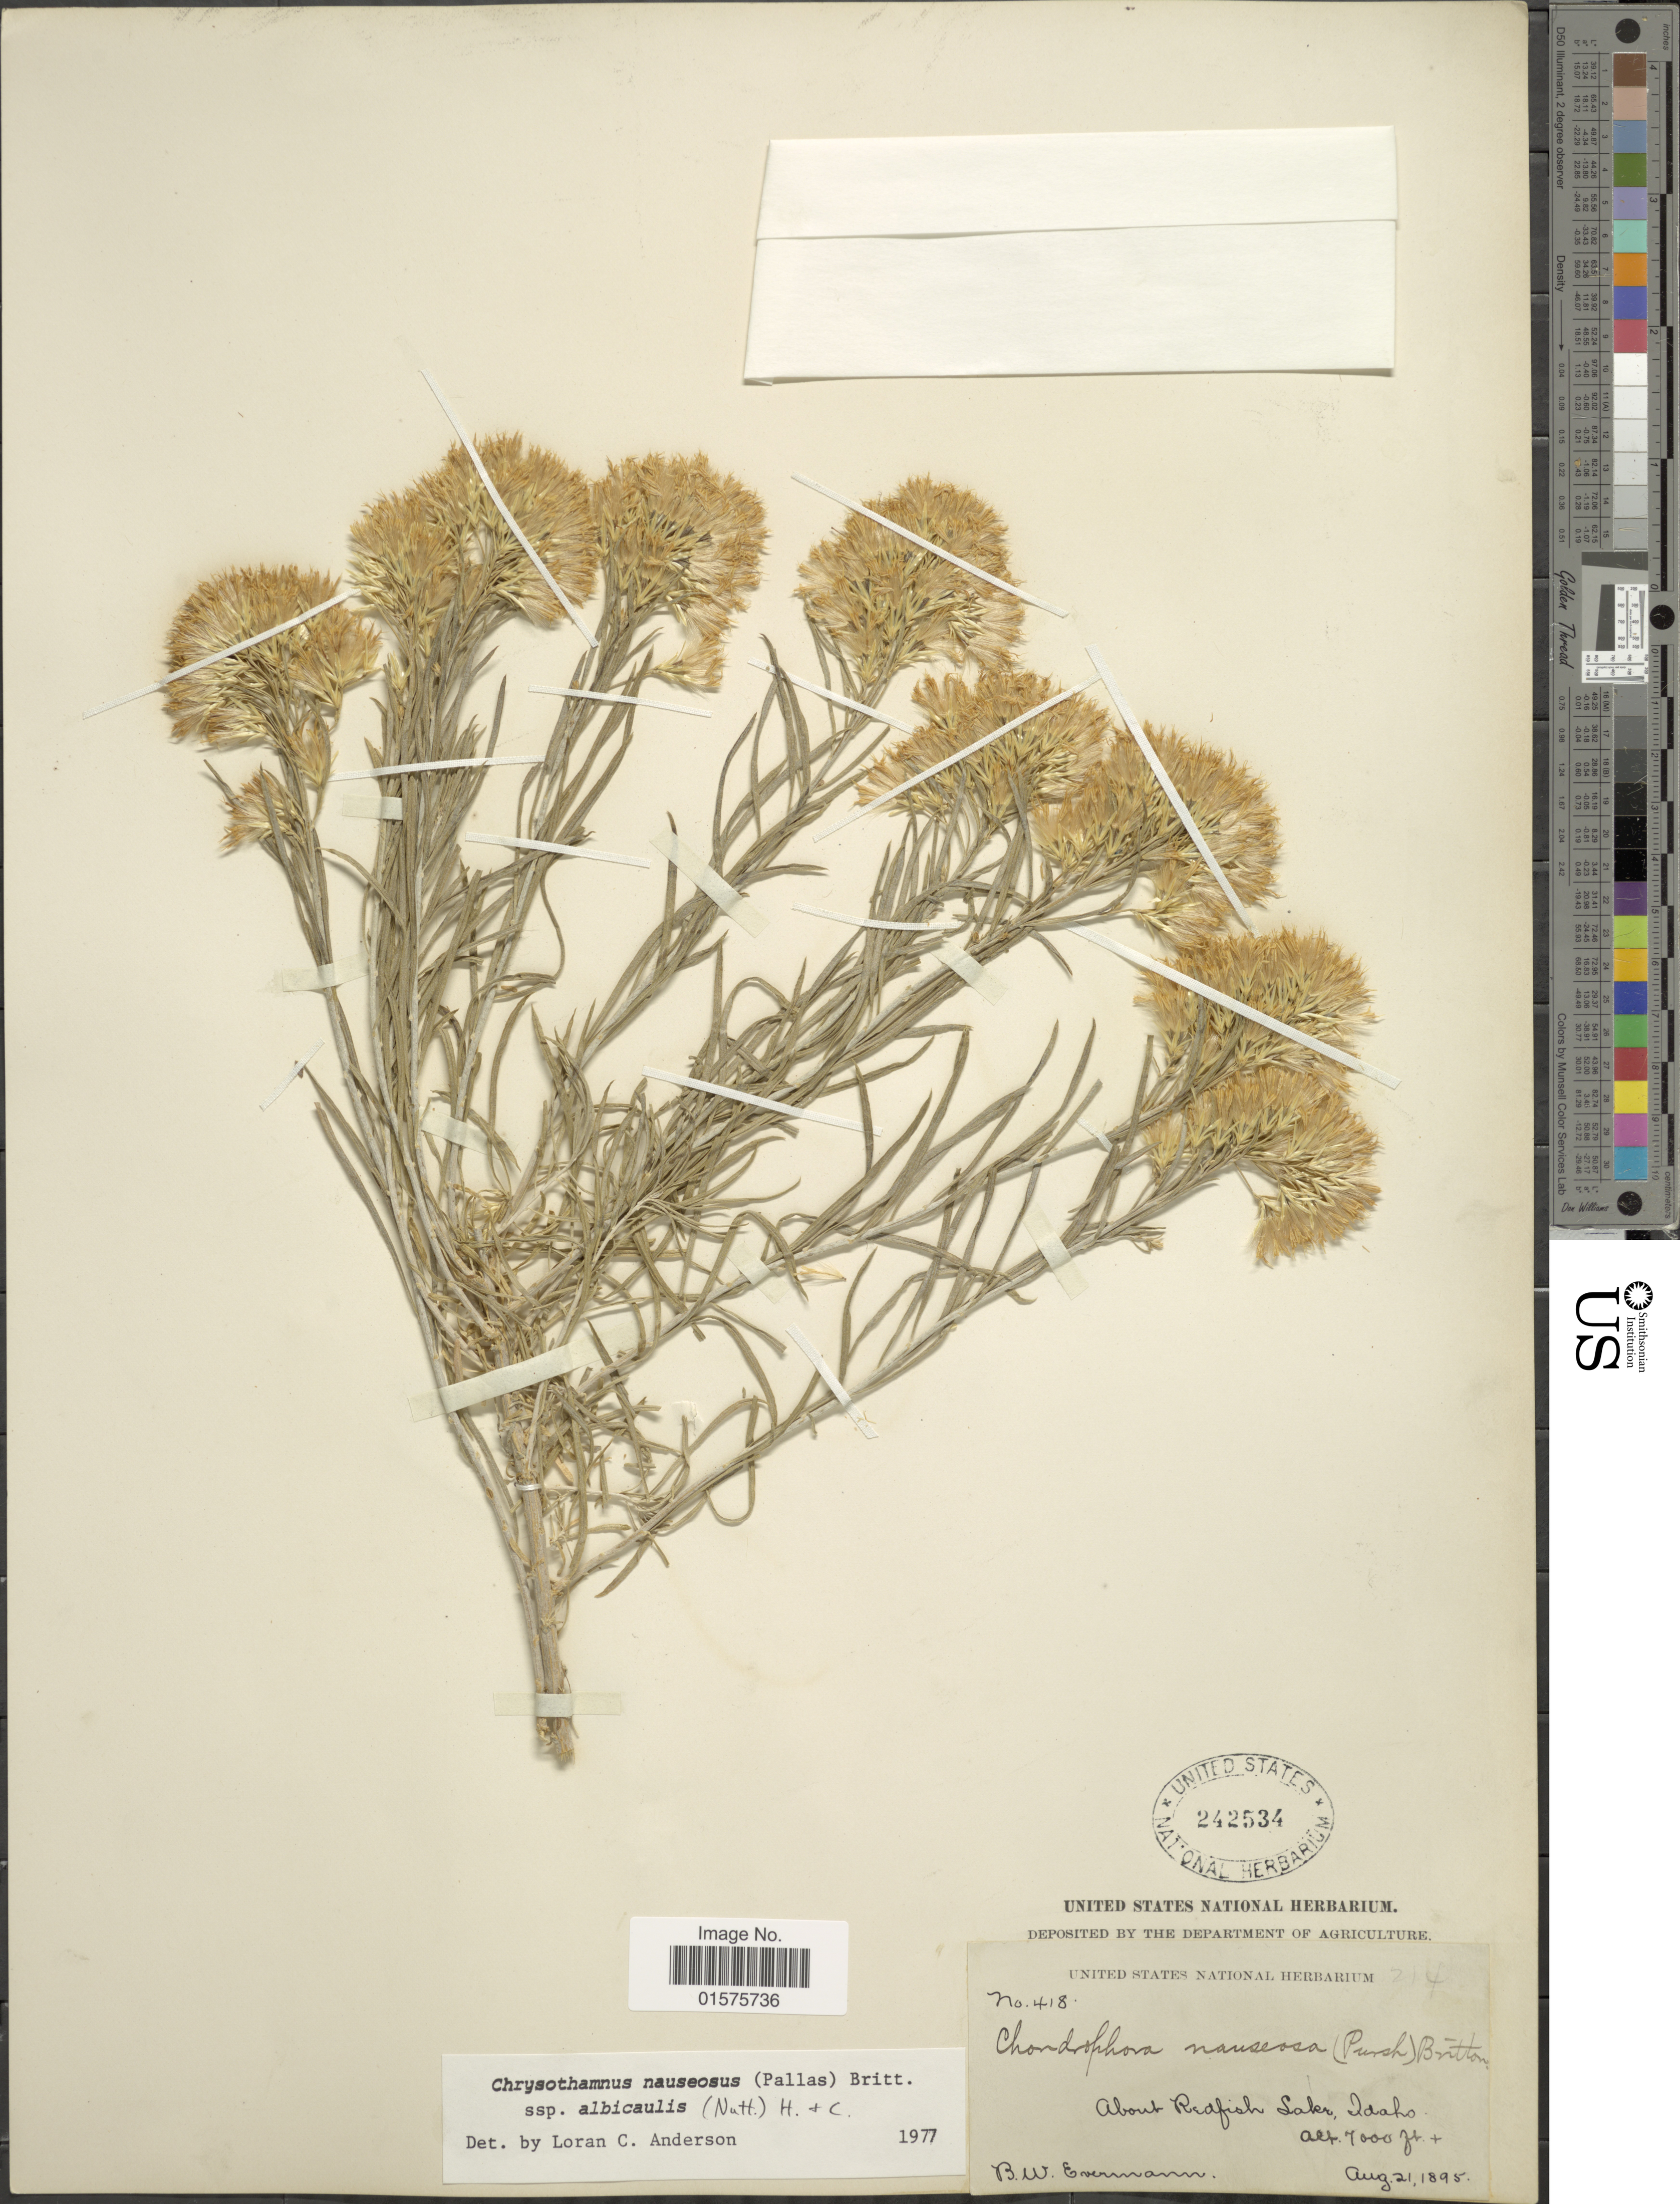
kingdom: Plantae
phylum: Tracheophyta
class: Magnoliopsida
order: Asterales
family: Asteraceae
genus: Ericameria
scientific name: Ericameria nauseosa var. speciosa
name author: (Nutt.) G.L. Nesom & G.I. Baird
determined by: Urbatsch, Lowell E., Curator (LSU), Louisiana State University (UNITED STATES)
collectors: B. W. Evermann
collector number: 418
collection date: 1895-08-21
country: United States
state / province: Idaho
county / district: Custer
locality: About Redfish Lake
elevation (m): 2134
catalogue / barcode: US 242534